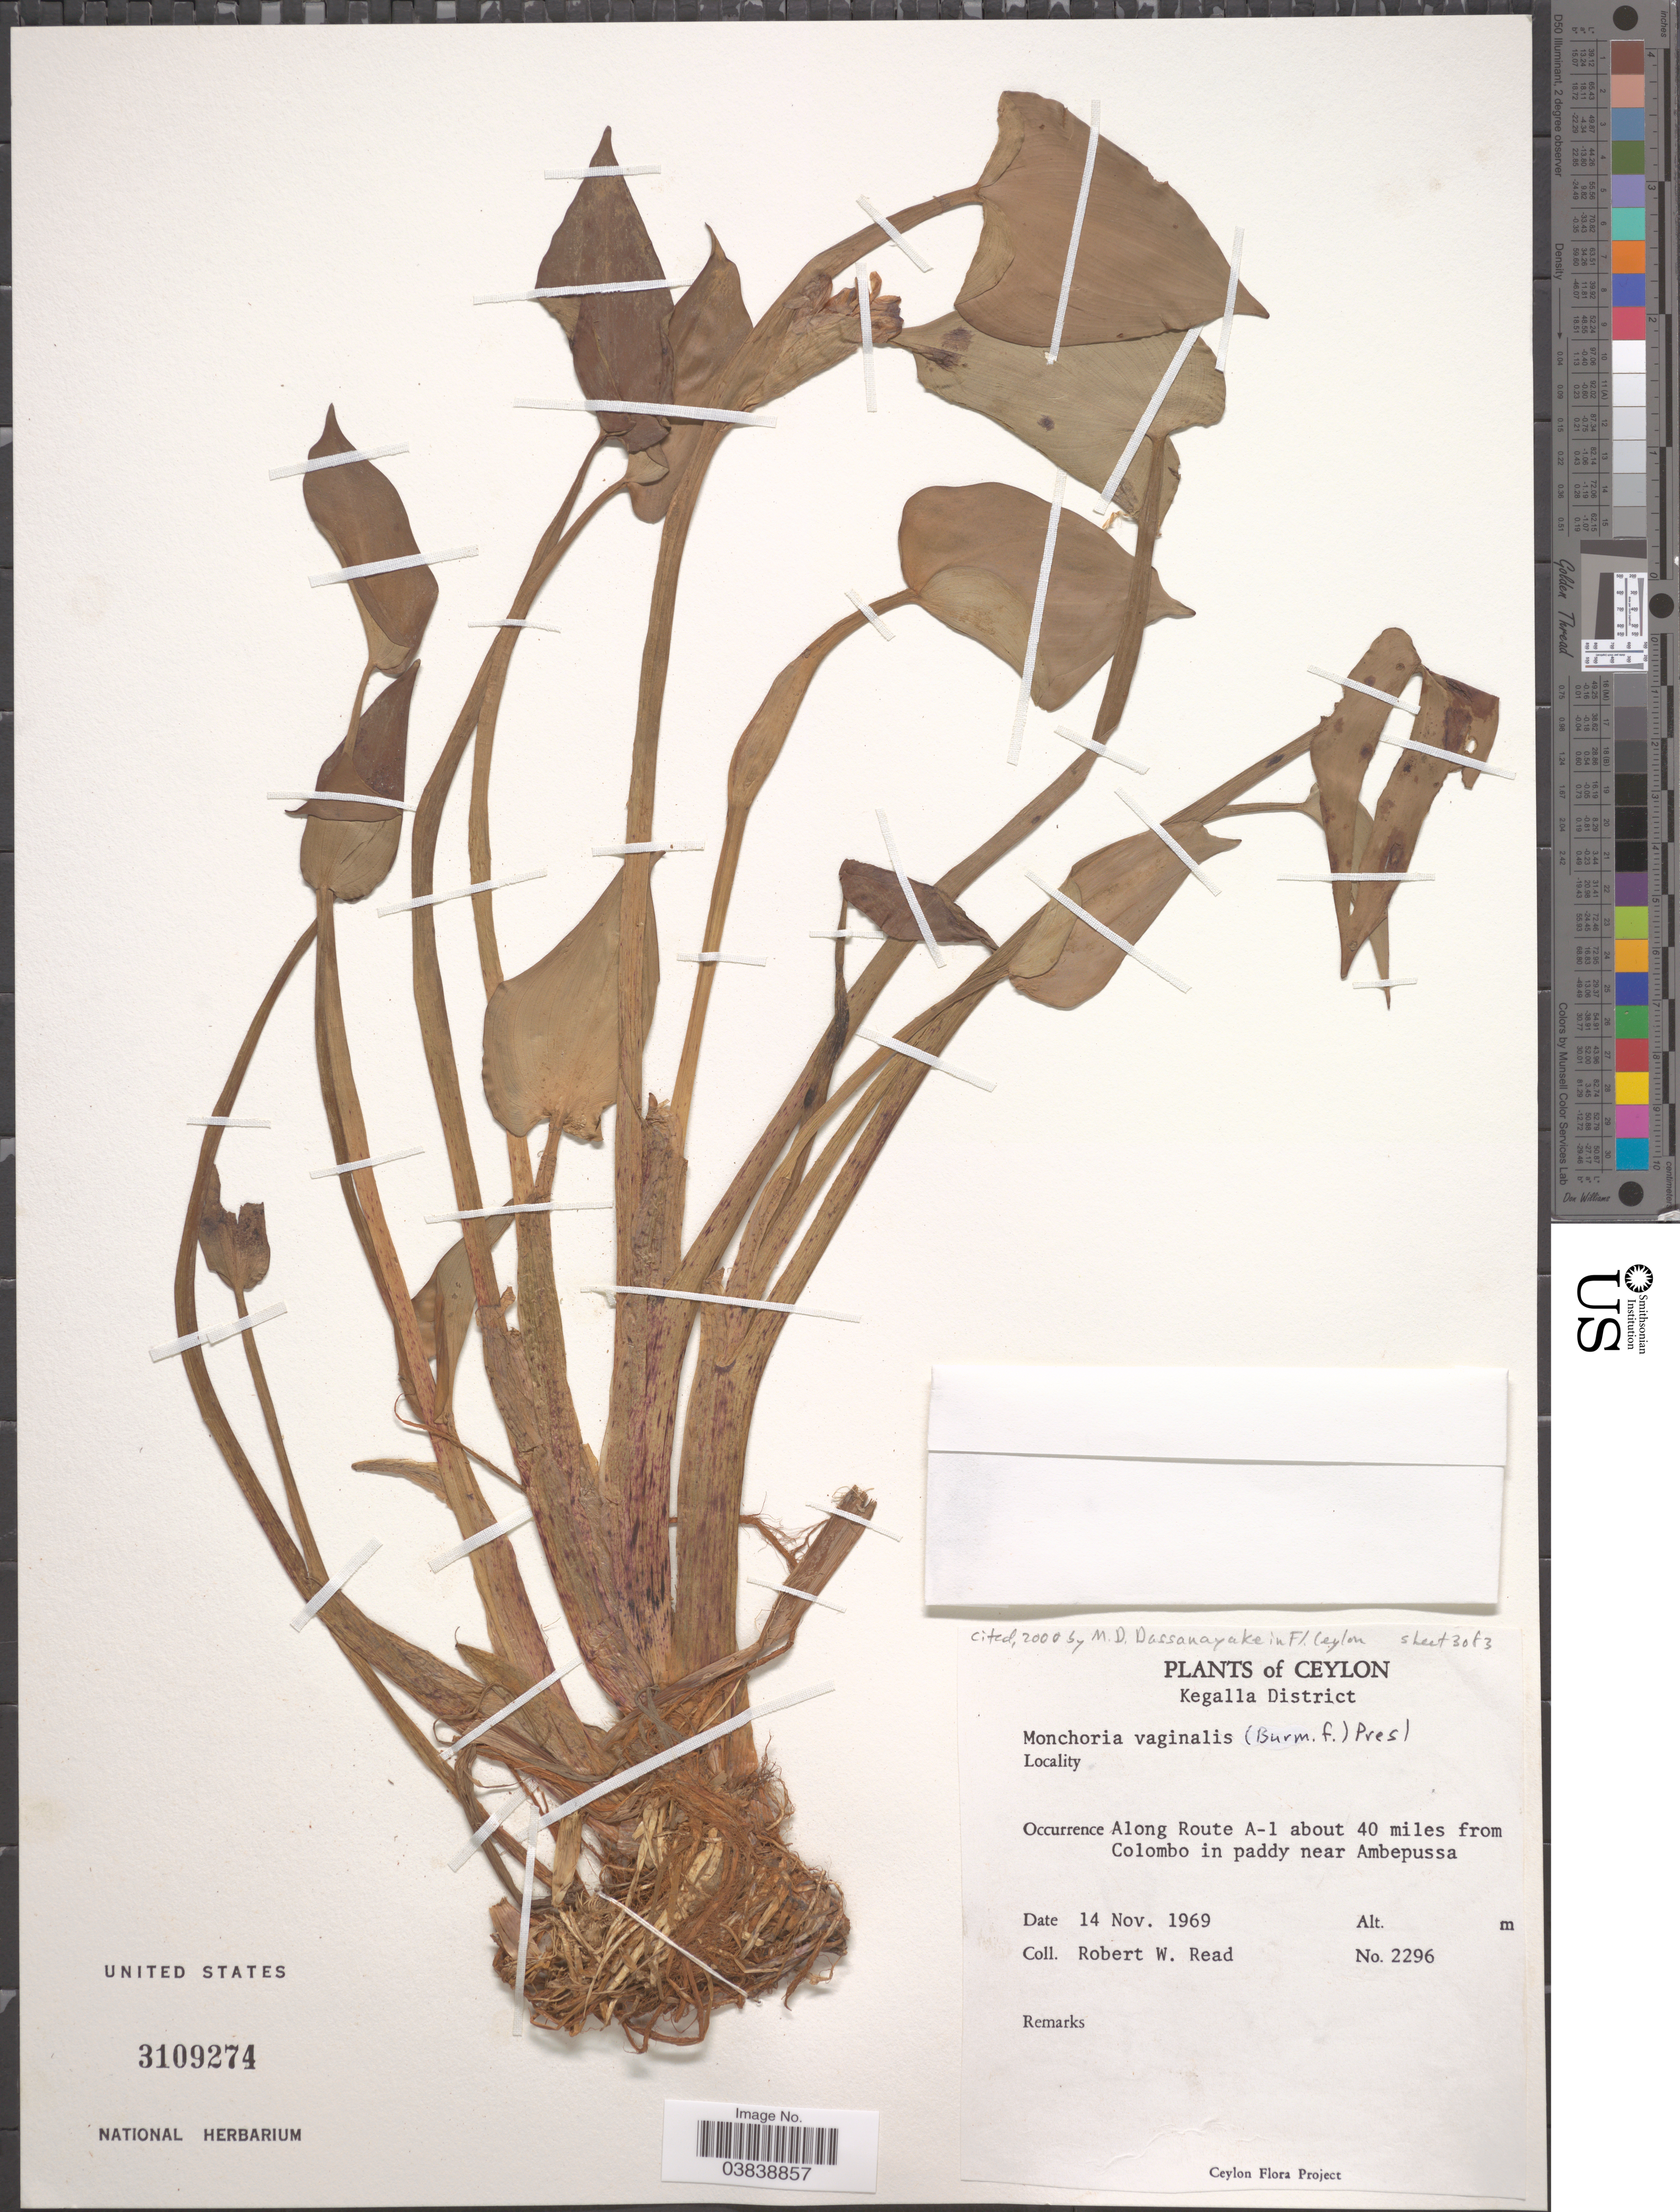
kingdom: Plantae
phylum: Tracheophyta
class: Liliopsida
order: Commelinales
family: Pontederiaceae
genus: Monochoria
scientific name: Monochoria vaginalis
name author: (Burm. f.) C. Presl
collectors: R. W. Read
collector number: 2296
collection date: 1969-11-14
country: Sri Lanka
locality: Ceylon. Kegalla District. Along Route A-1 about 40 miles from Colombo in paddy near Ambepussa.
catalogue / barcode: US 3109274